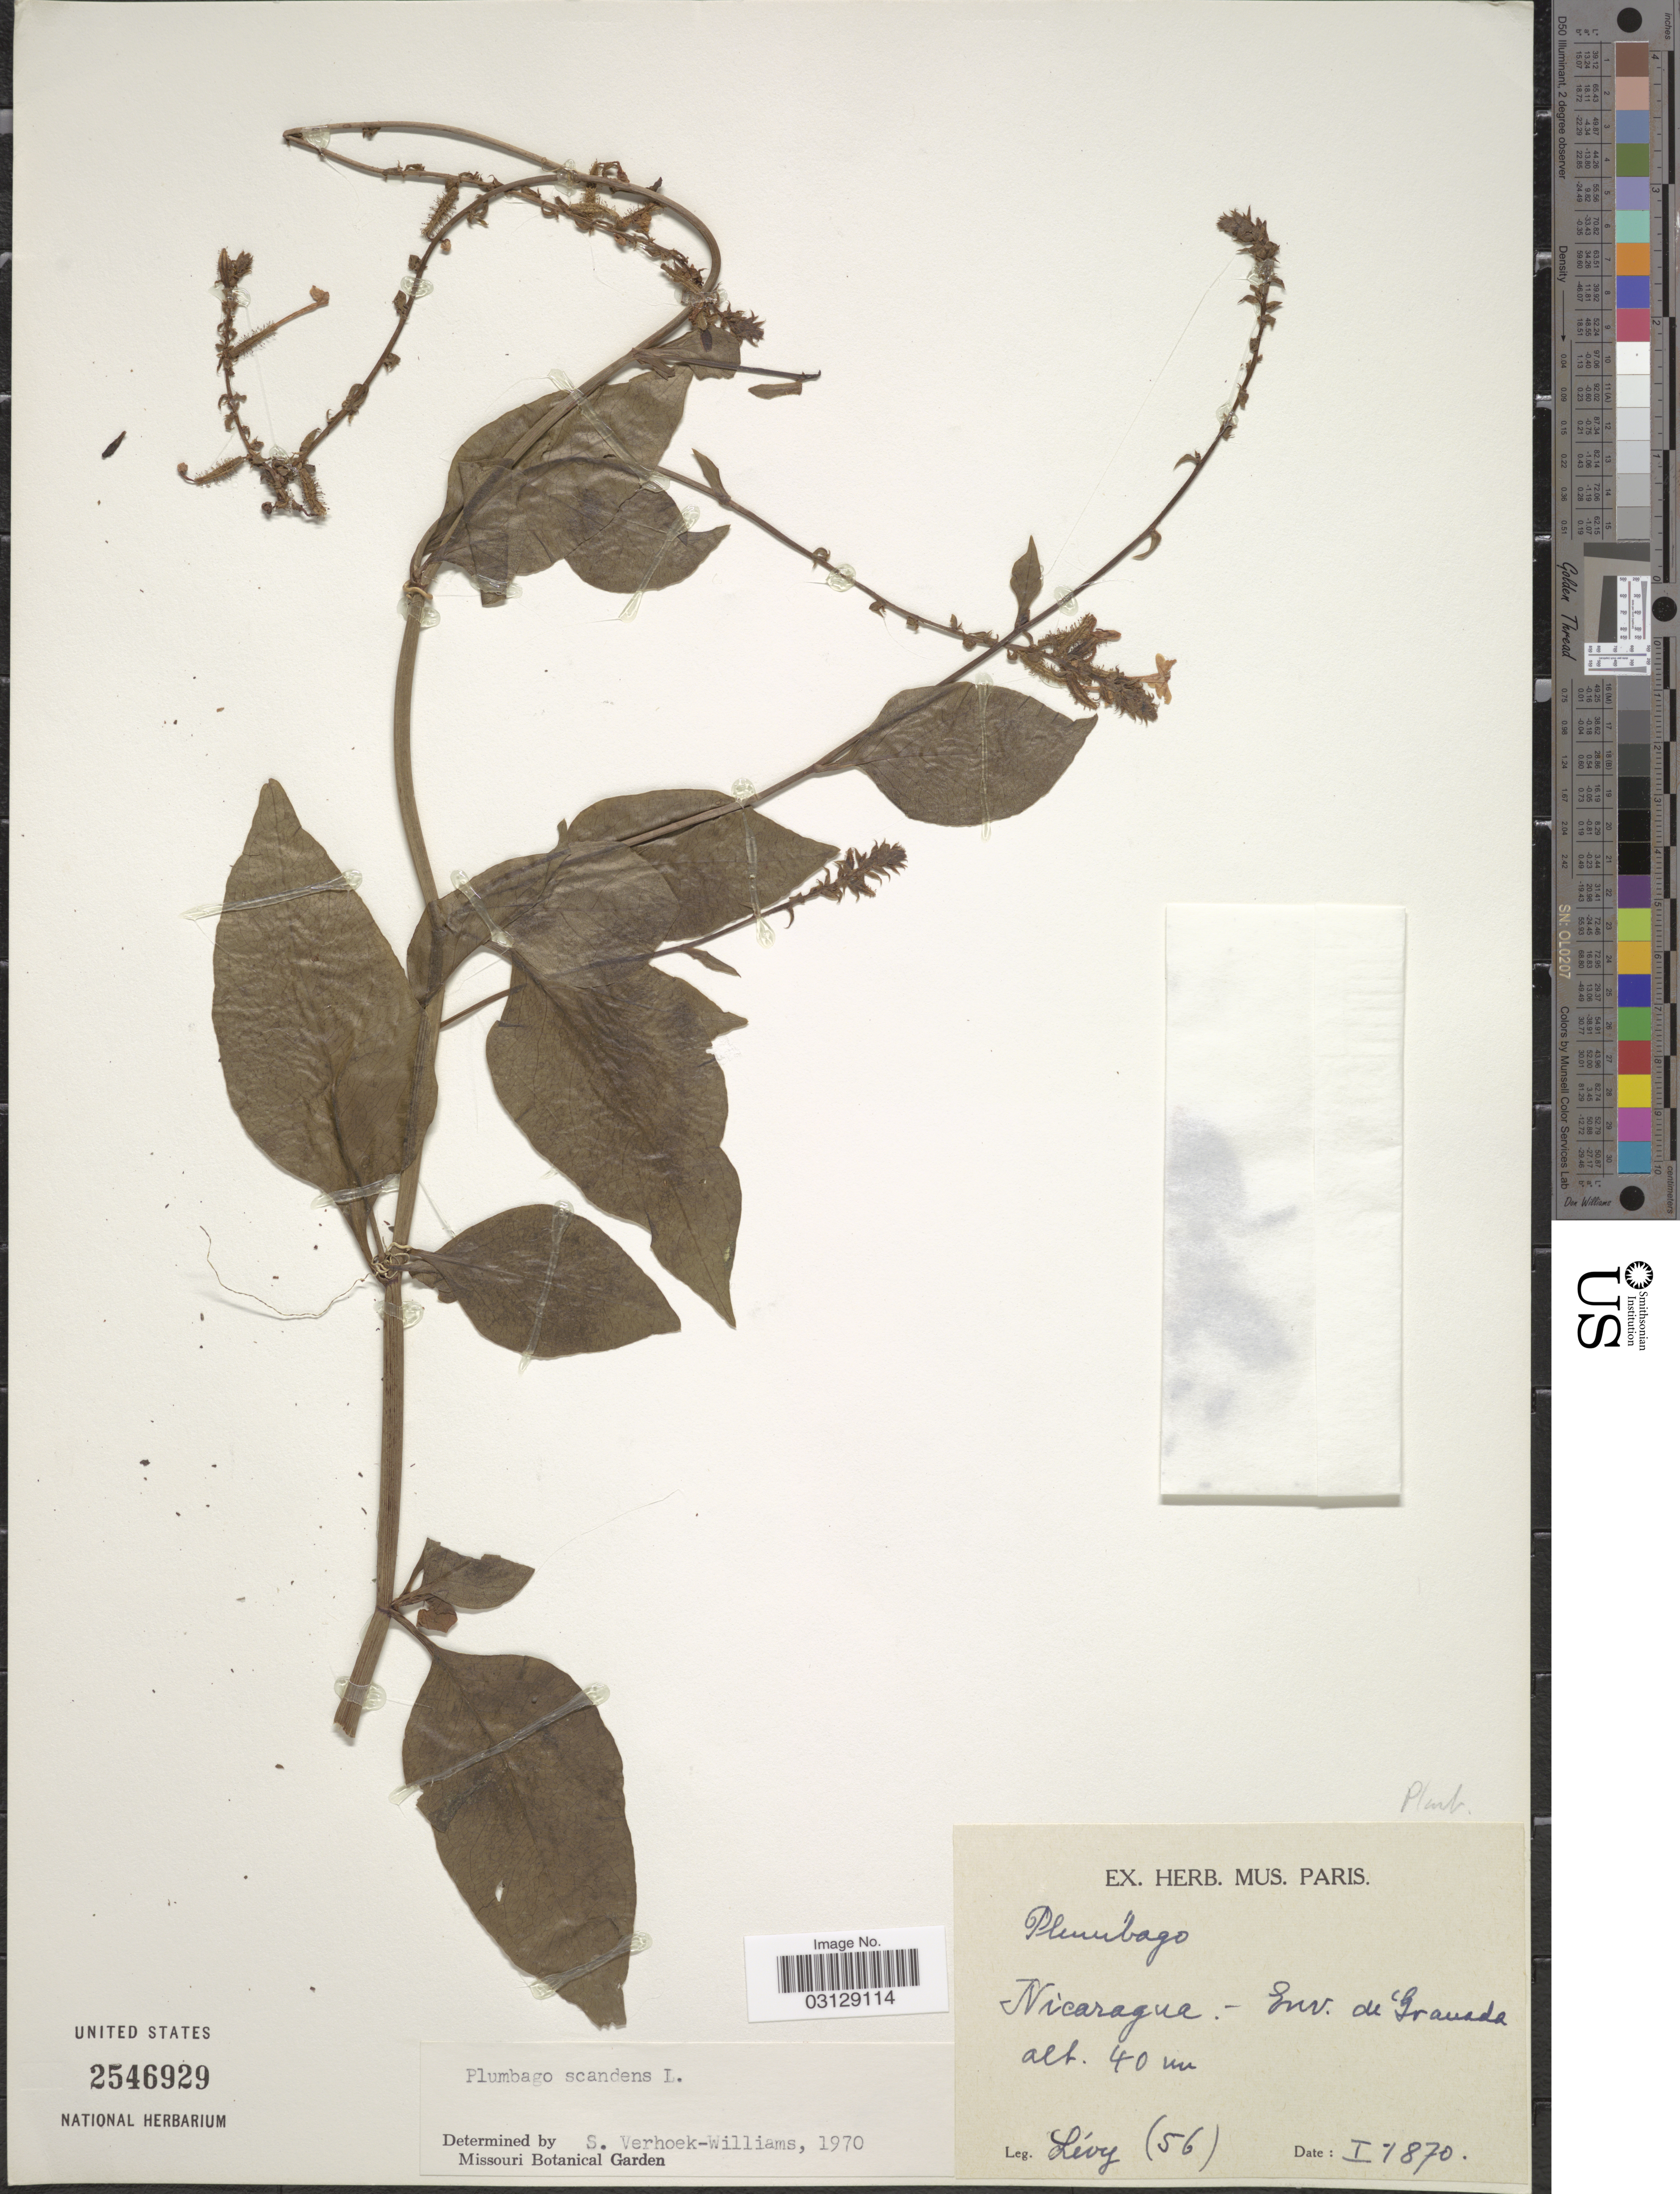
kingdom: Plantae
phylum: Tracheophyta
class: Magnoliopsida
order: Caryophyllales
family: Plumbaginaceae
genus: Plumbago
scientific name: Plumbago scandens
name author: L.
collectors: -. Levy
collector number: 56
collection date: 1870-01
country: Nicaragua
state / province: Granada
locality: Env. de Granada.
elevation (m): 40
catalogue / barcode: US 2546929